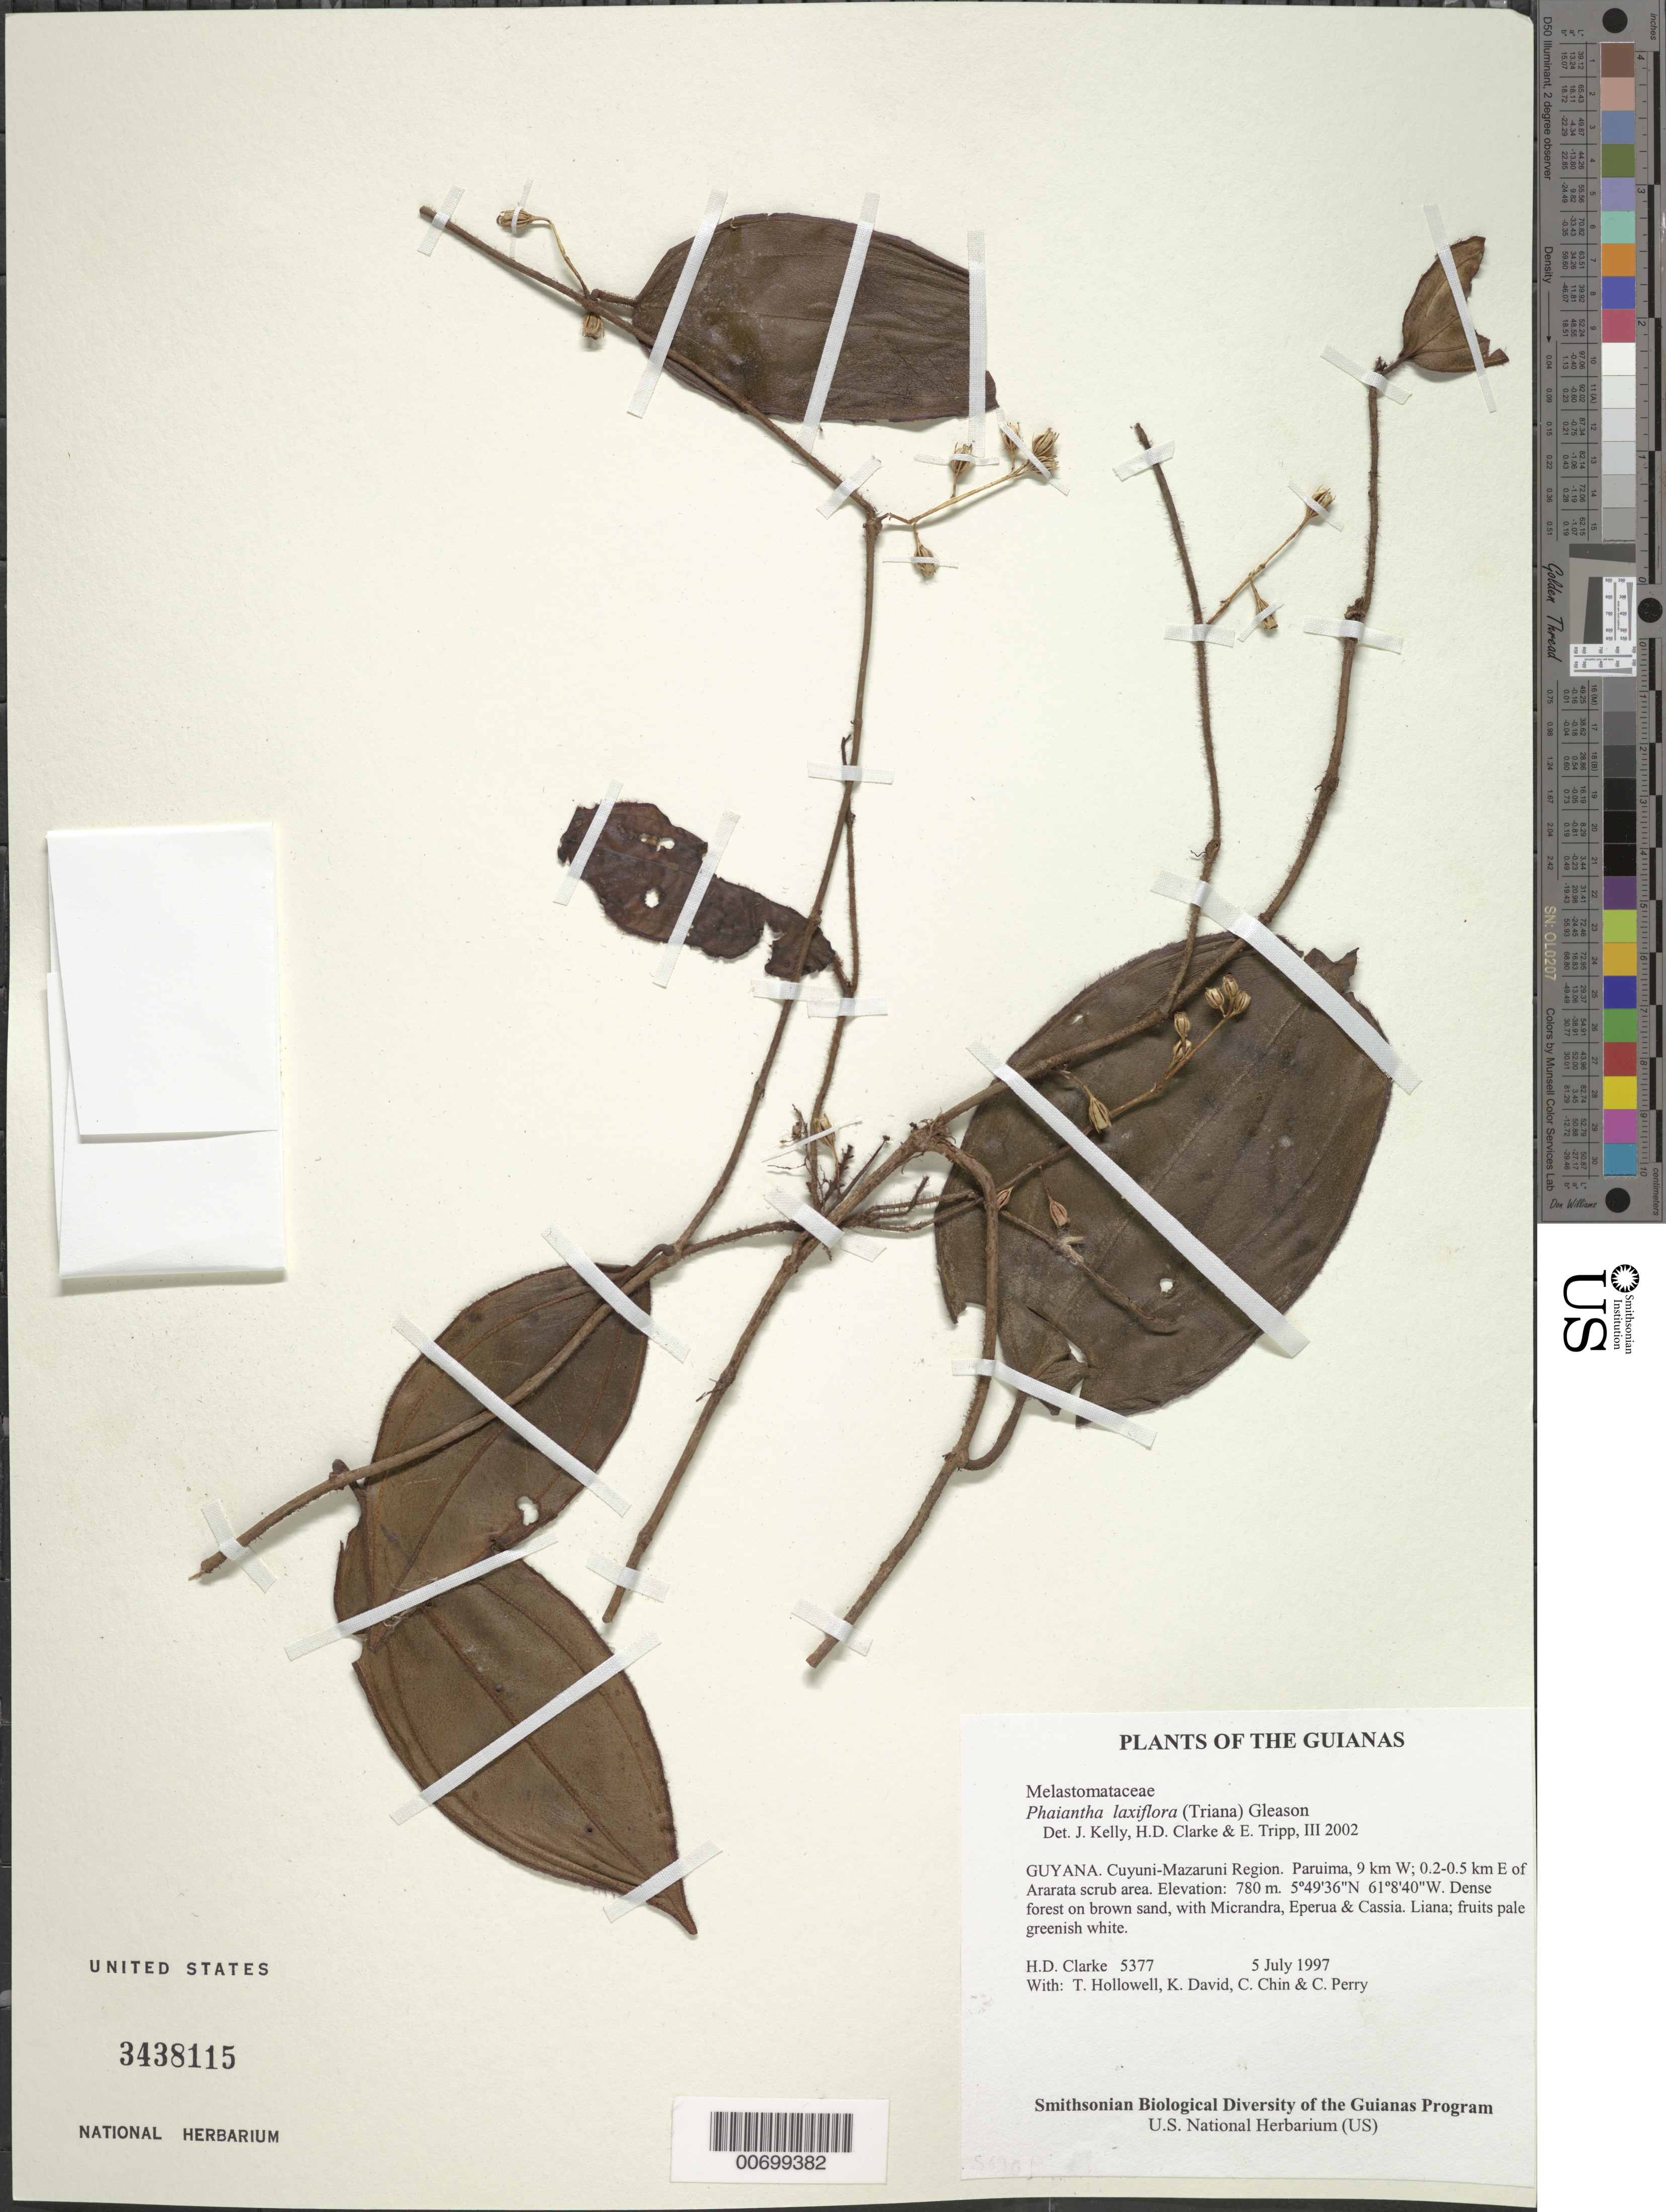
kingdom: Plantae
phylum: Tracheophyta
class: Magnoliopsida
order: Myrtales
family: Melastomataceae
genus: Phainantha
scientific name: Phainantha laxiflora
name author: (Triana) Gleason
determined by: Almeda, F.; Penneys, D. S.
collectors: H. D. Clarke, T. Hollowell, K. David, C. Chin & C. Perry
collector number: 5377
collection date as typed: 5 July 1997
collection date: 1997-07-05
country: Guyana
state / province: Cuyuni-Mazaruni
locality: Paruima, 9 km W; 0.2-0.5 km E of Ararata scrub area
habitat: Dense forest on brown sand, with Micrandra, Eperua & Cassia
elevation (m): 780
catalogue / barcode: US 3438115